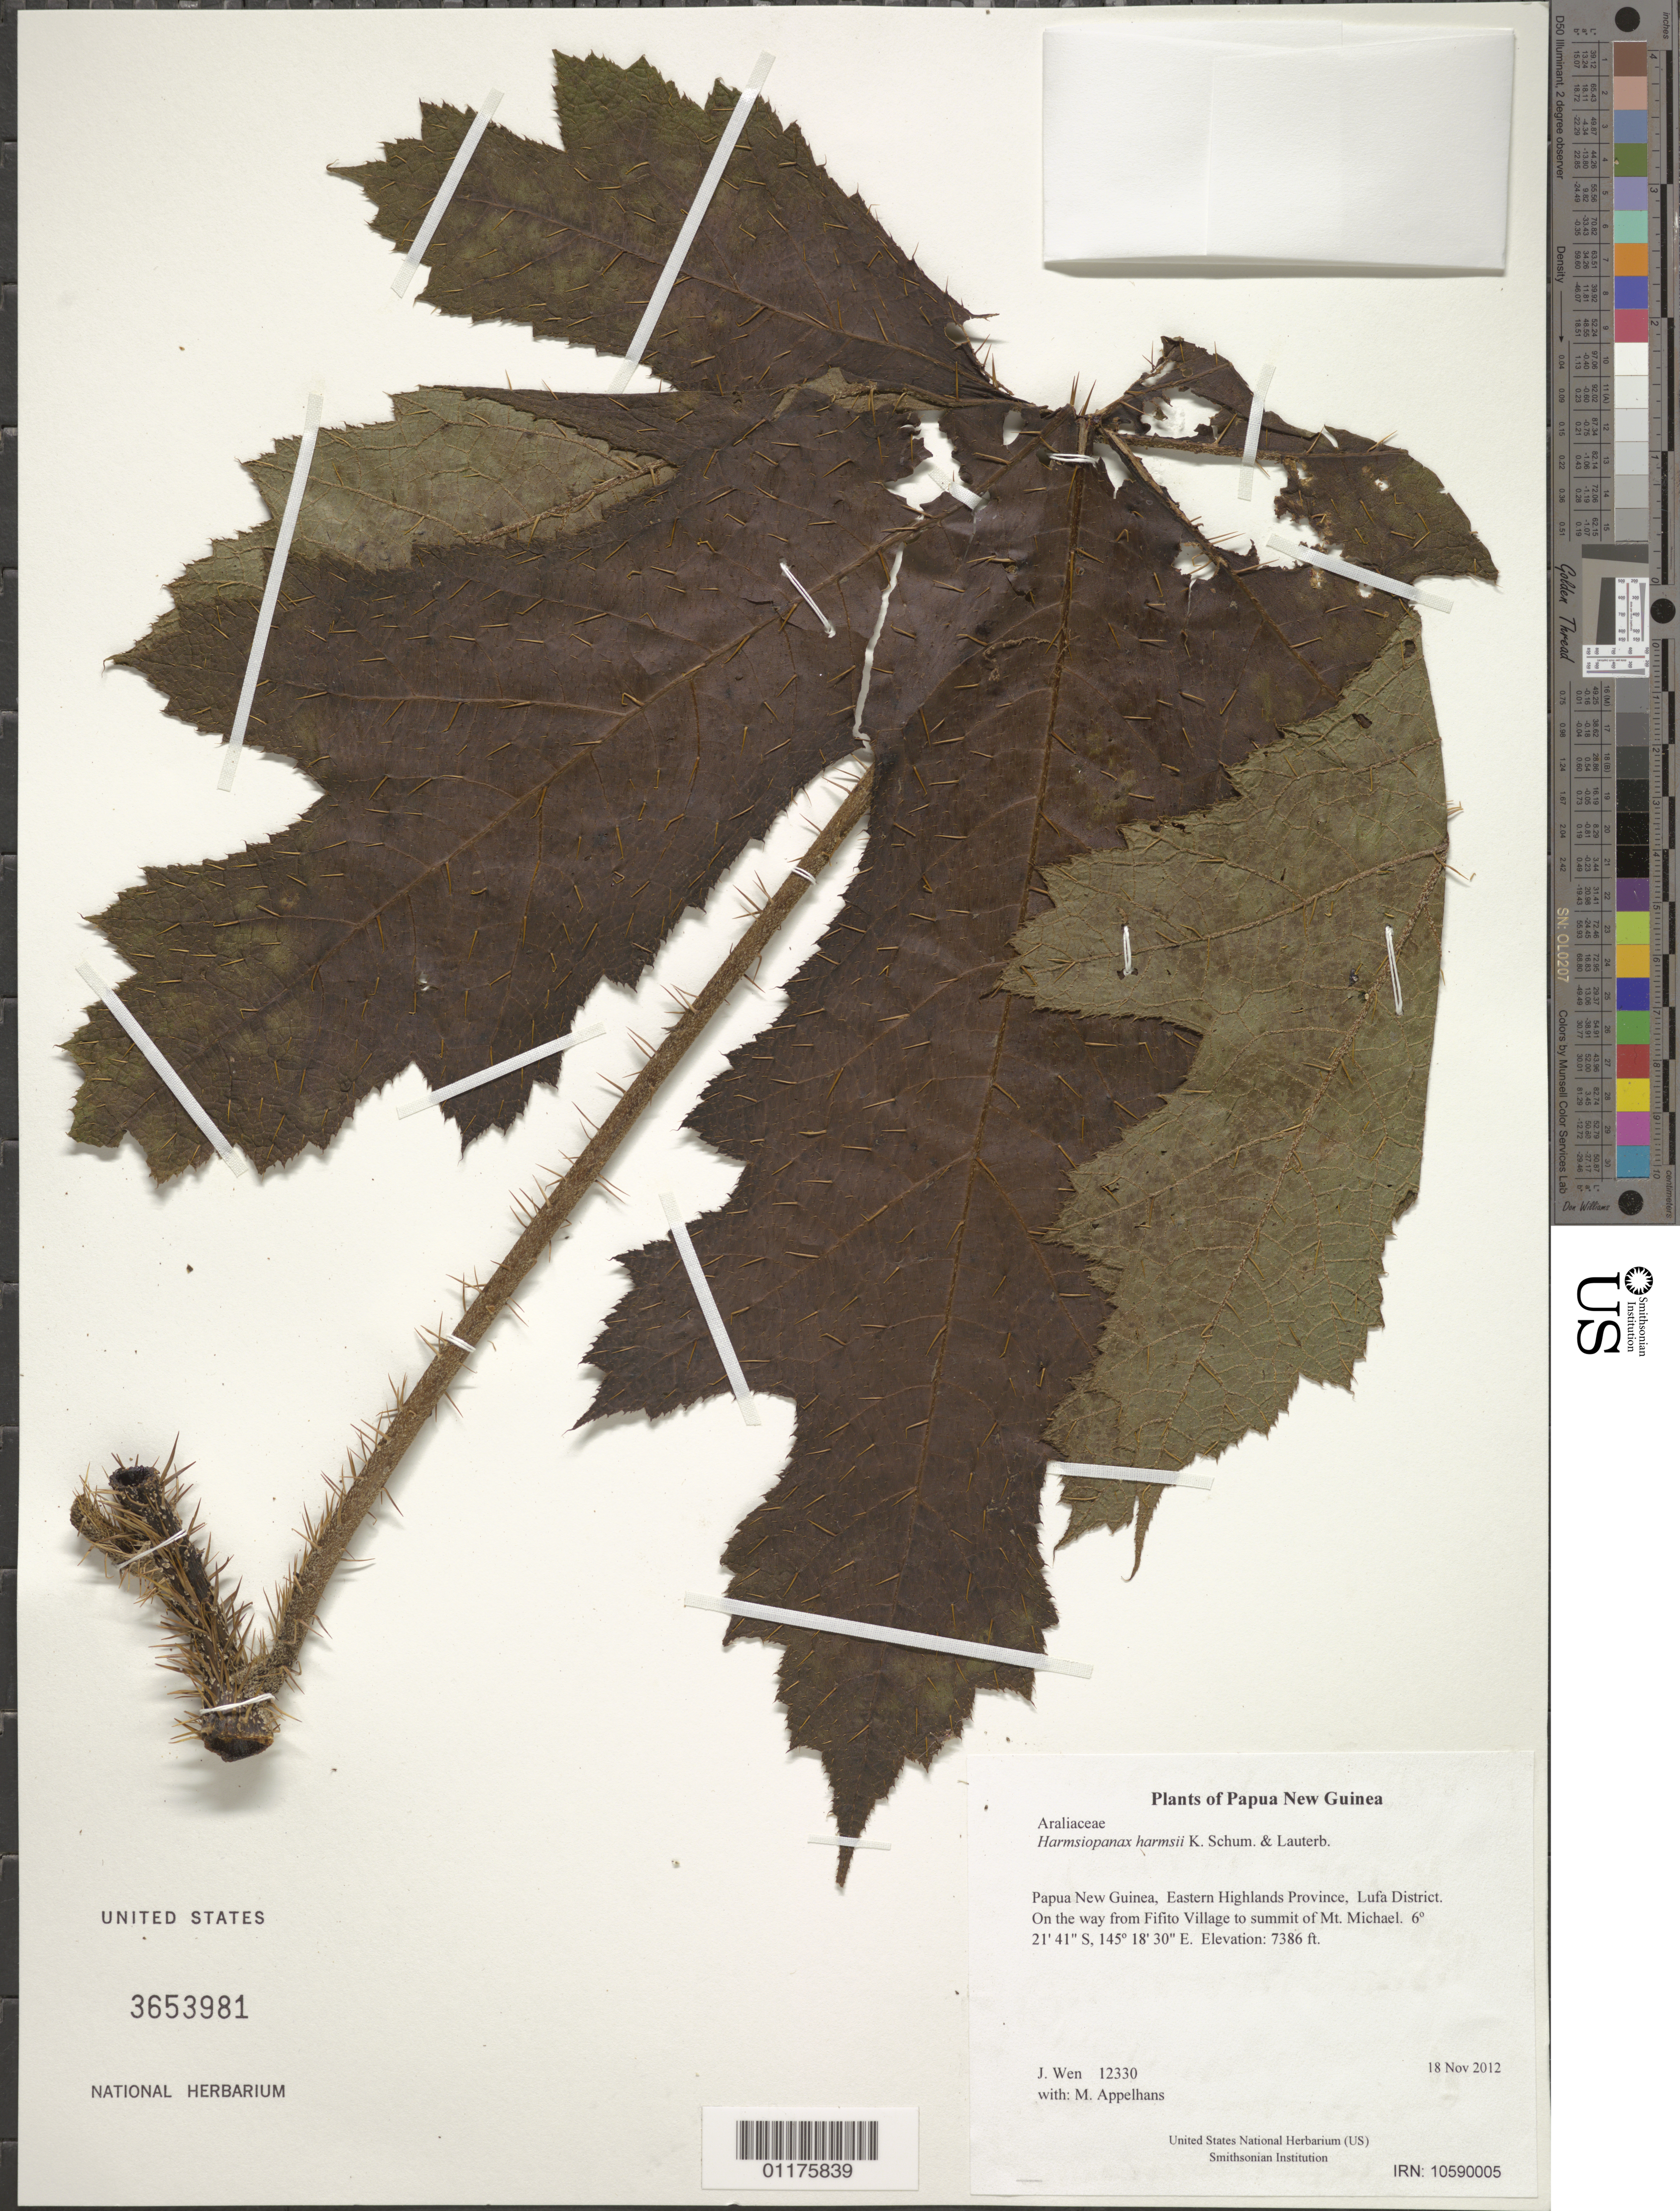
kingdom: Plantae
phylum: Tracheophyta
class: Magnoliopsida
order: Apiales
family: Araliaceae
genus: Harmsiopanax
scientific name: Harmsiopanax harmsii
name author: K. Schum. & Lauterb.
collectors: M. Appelhans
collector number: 12330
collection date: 2012-11-18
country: Papua New Guinea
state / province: Eastern Highlands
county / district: Lufa District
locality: On the way from Fifito Village to summit of Mt. Michael.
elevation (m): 2251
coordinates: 06 21.687 S, 145 18.510 E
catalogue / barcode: US 3653981